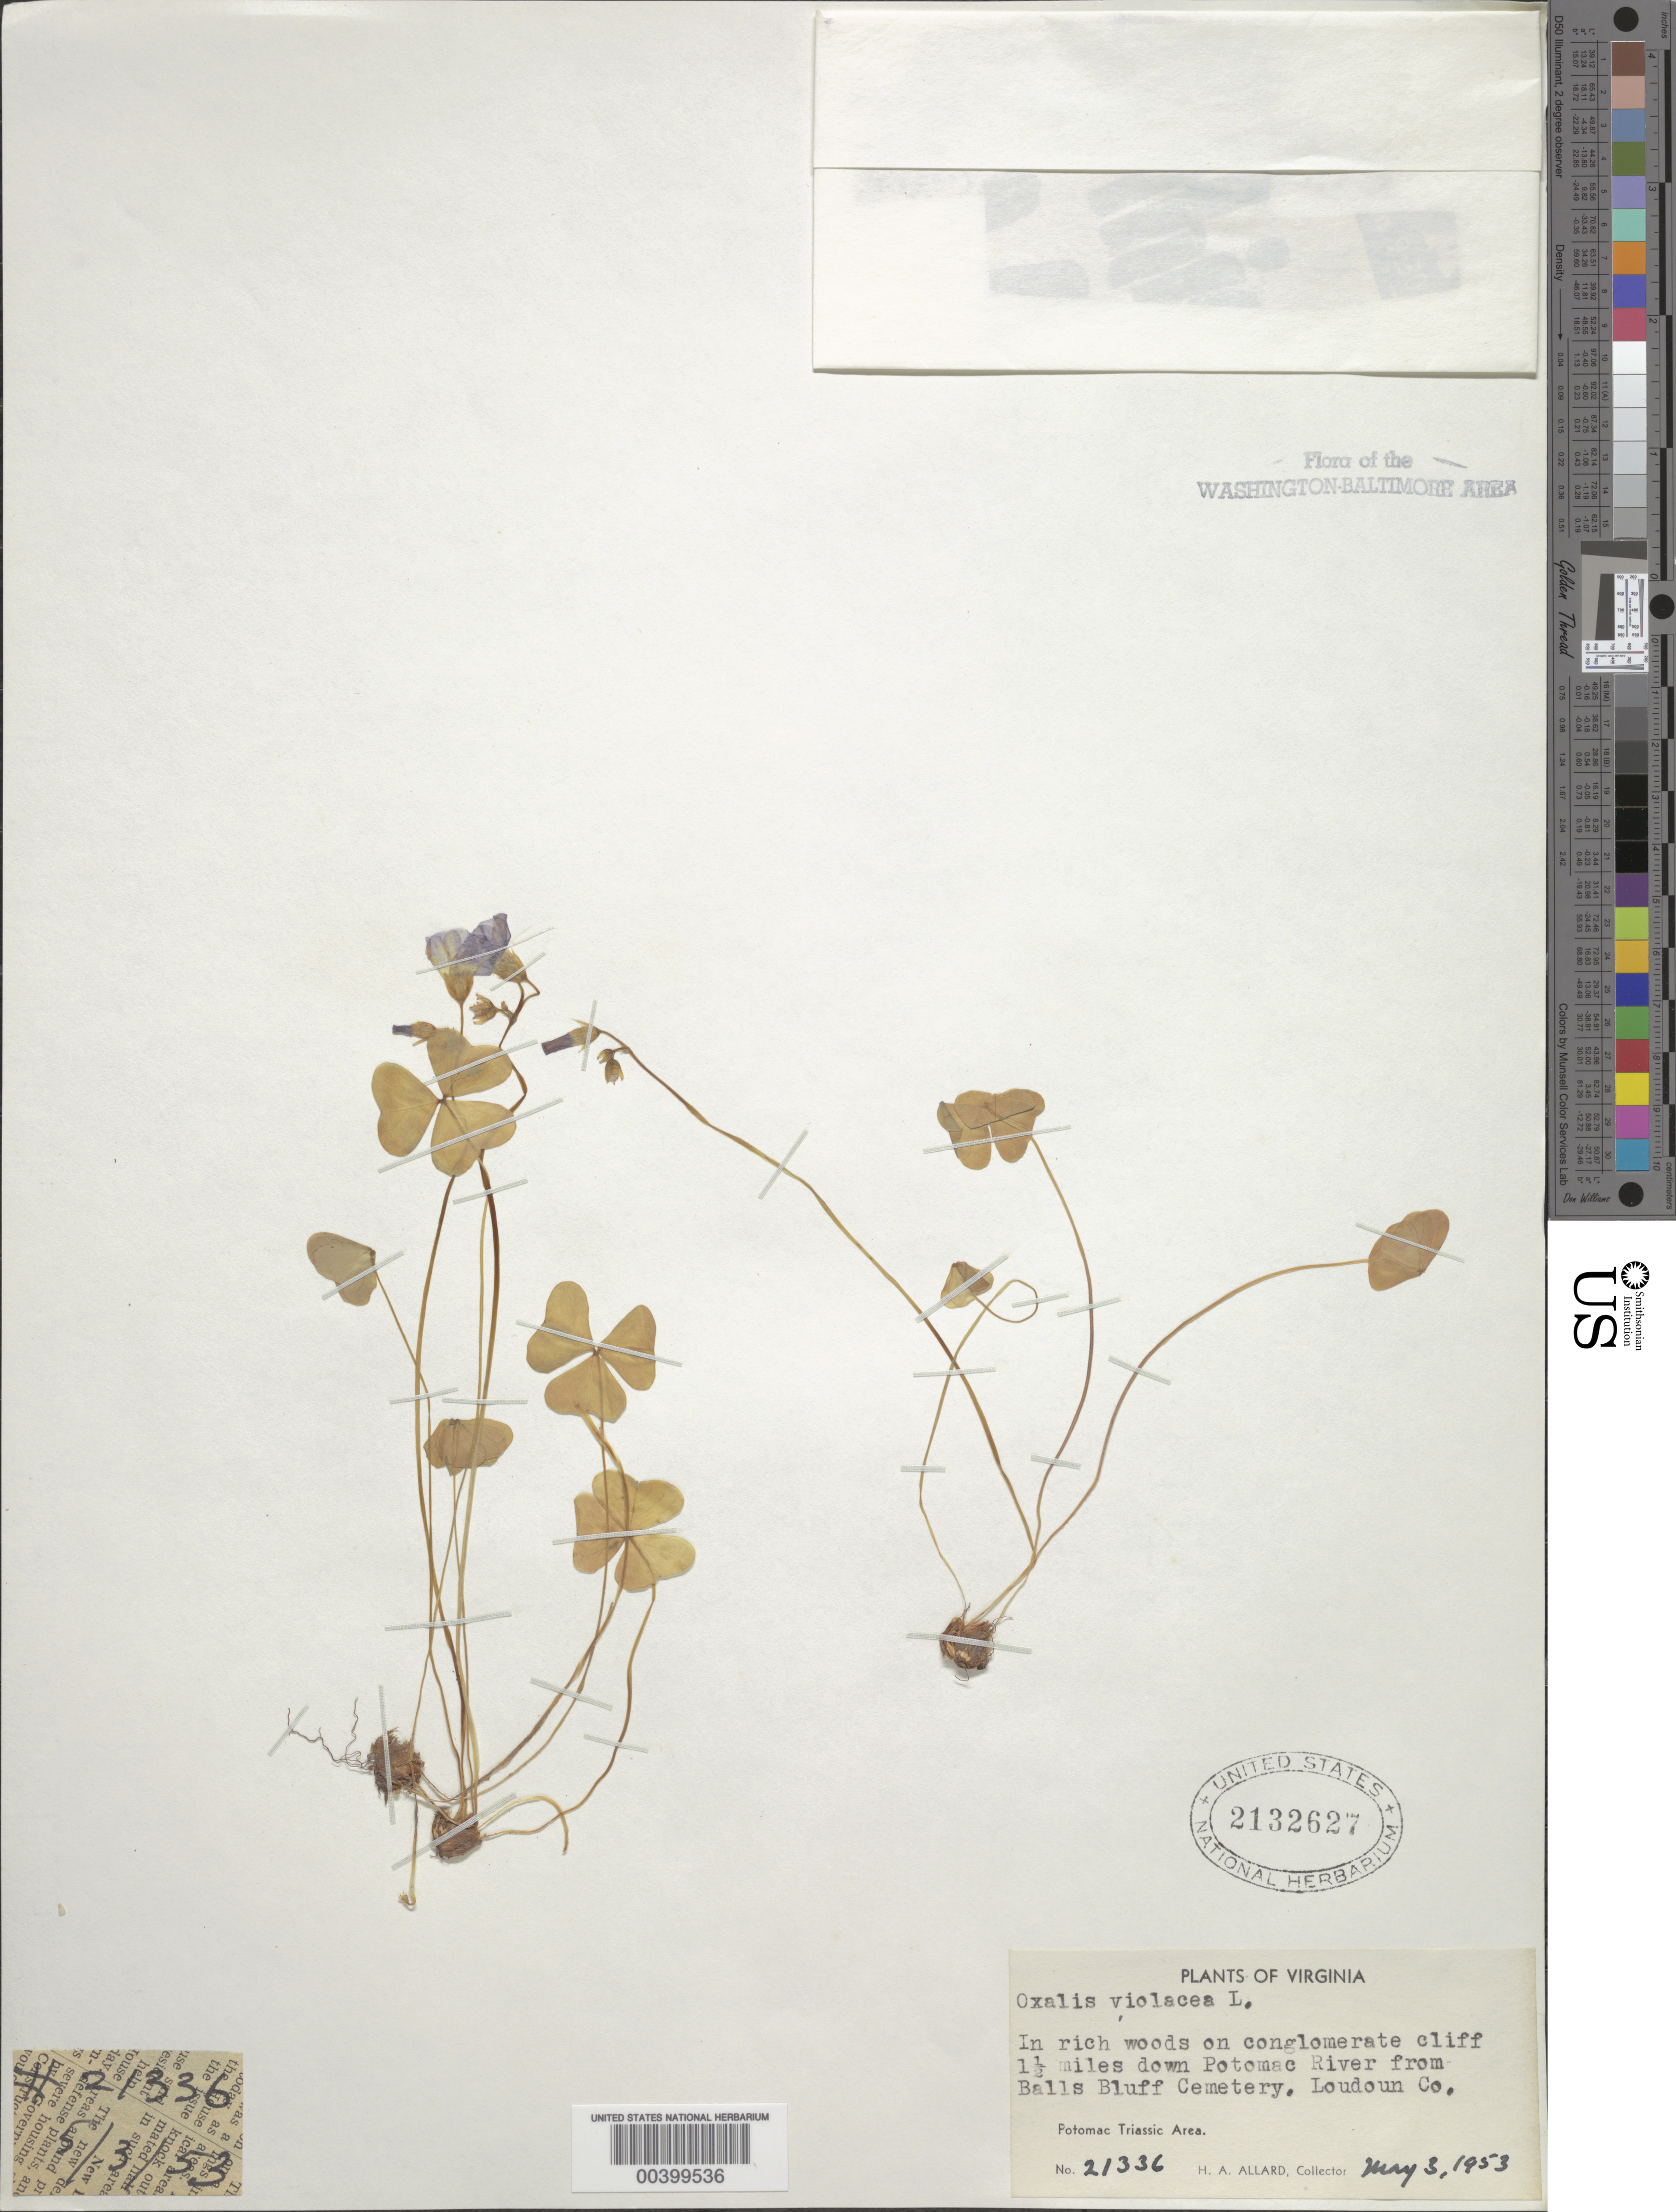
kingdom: Plantae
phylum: Tracheophyta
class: Magnoliopsida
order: Oxalidales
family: Oxalidaceae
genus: Oxalis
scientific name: Oxalis violacea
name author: L.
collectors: H. A. Allard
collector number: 21336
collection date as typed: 03 May 1953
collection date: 1953-05-03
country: United States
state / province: Virginia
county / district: Loudoun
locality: Downstream from Balls Bluff Cemetery on Potomac River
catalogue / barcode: US 2132627